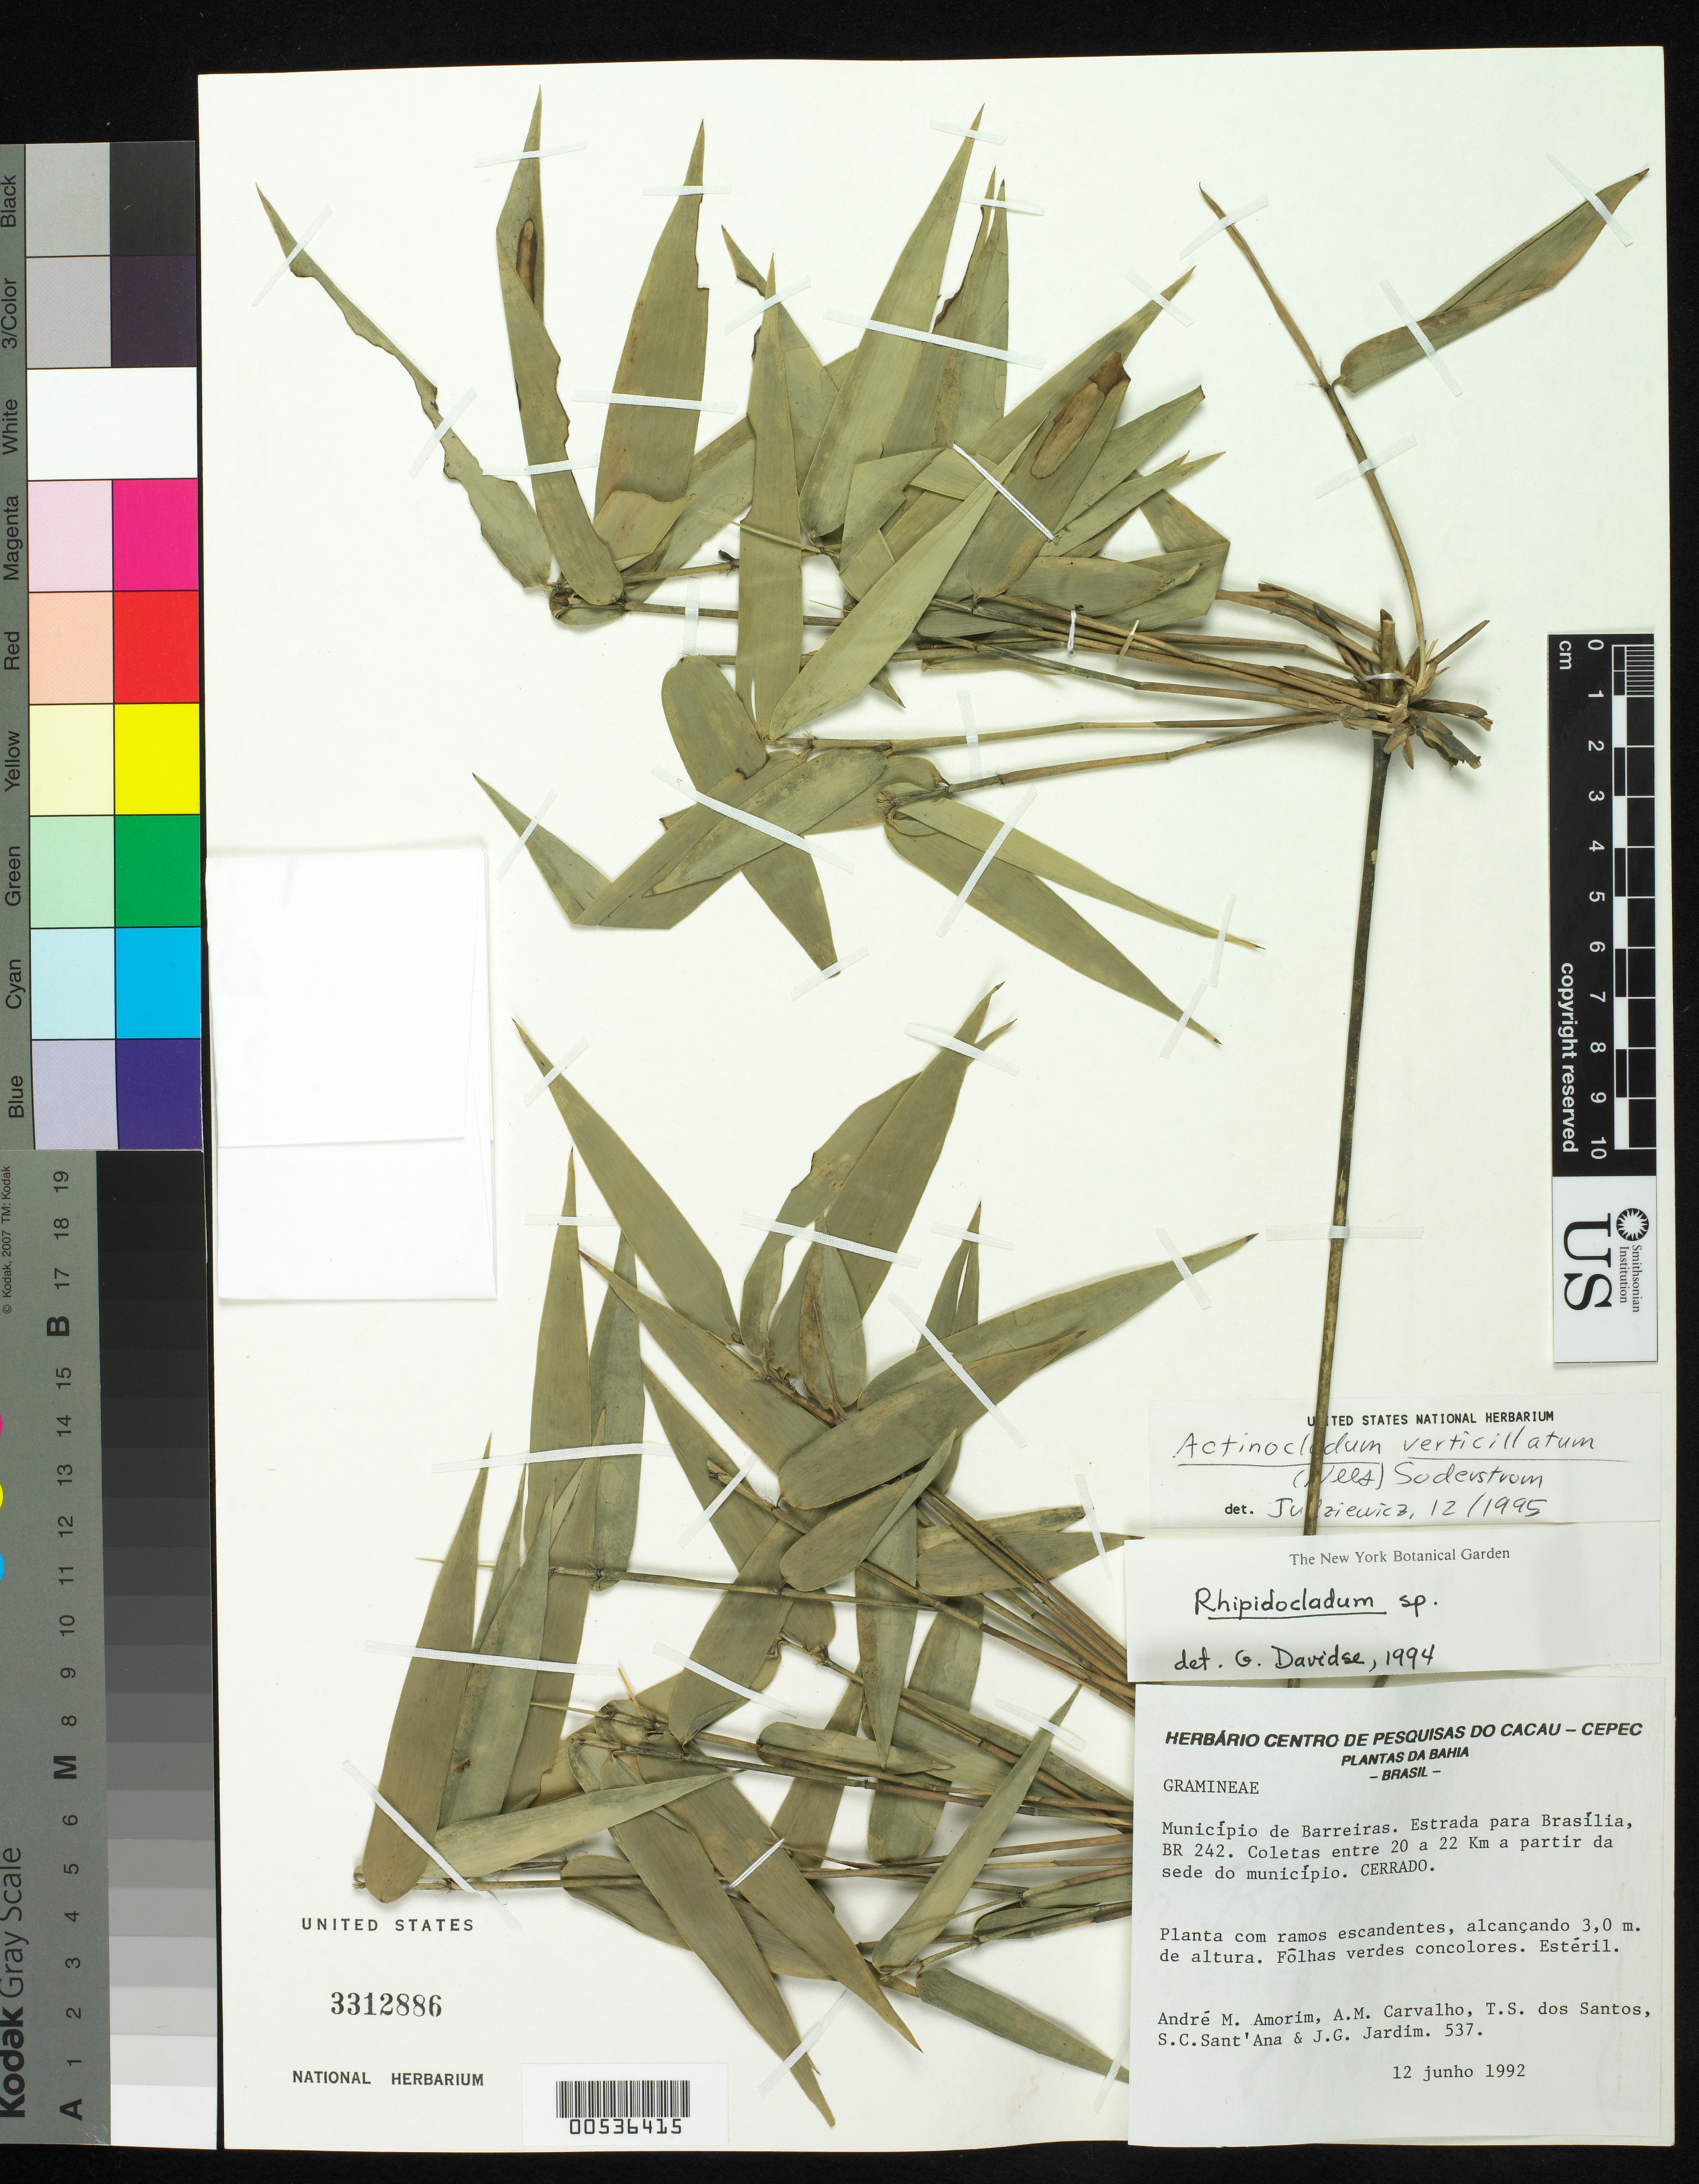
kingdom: Plantae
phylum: Tracheophyta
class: Liliopsida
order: Poales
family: Poaceae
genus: Actinocladum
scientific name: Actinocladum verticillatum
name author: (Nees) McClure ex Soderstr.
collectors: A. M. Amorim, A. M. Carvalho, T. S. Santos, S. C. Sant' Ana & J. Jardim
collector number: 537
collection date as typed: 12 Jun 1992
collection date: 1992-06-12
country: Brazil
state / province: Bahia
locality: Barreiras, cerrado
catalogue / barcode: US 3312886